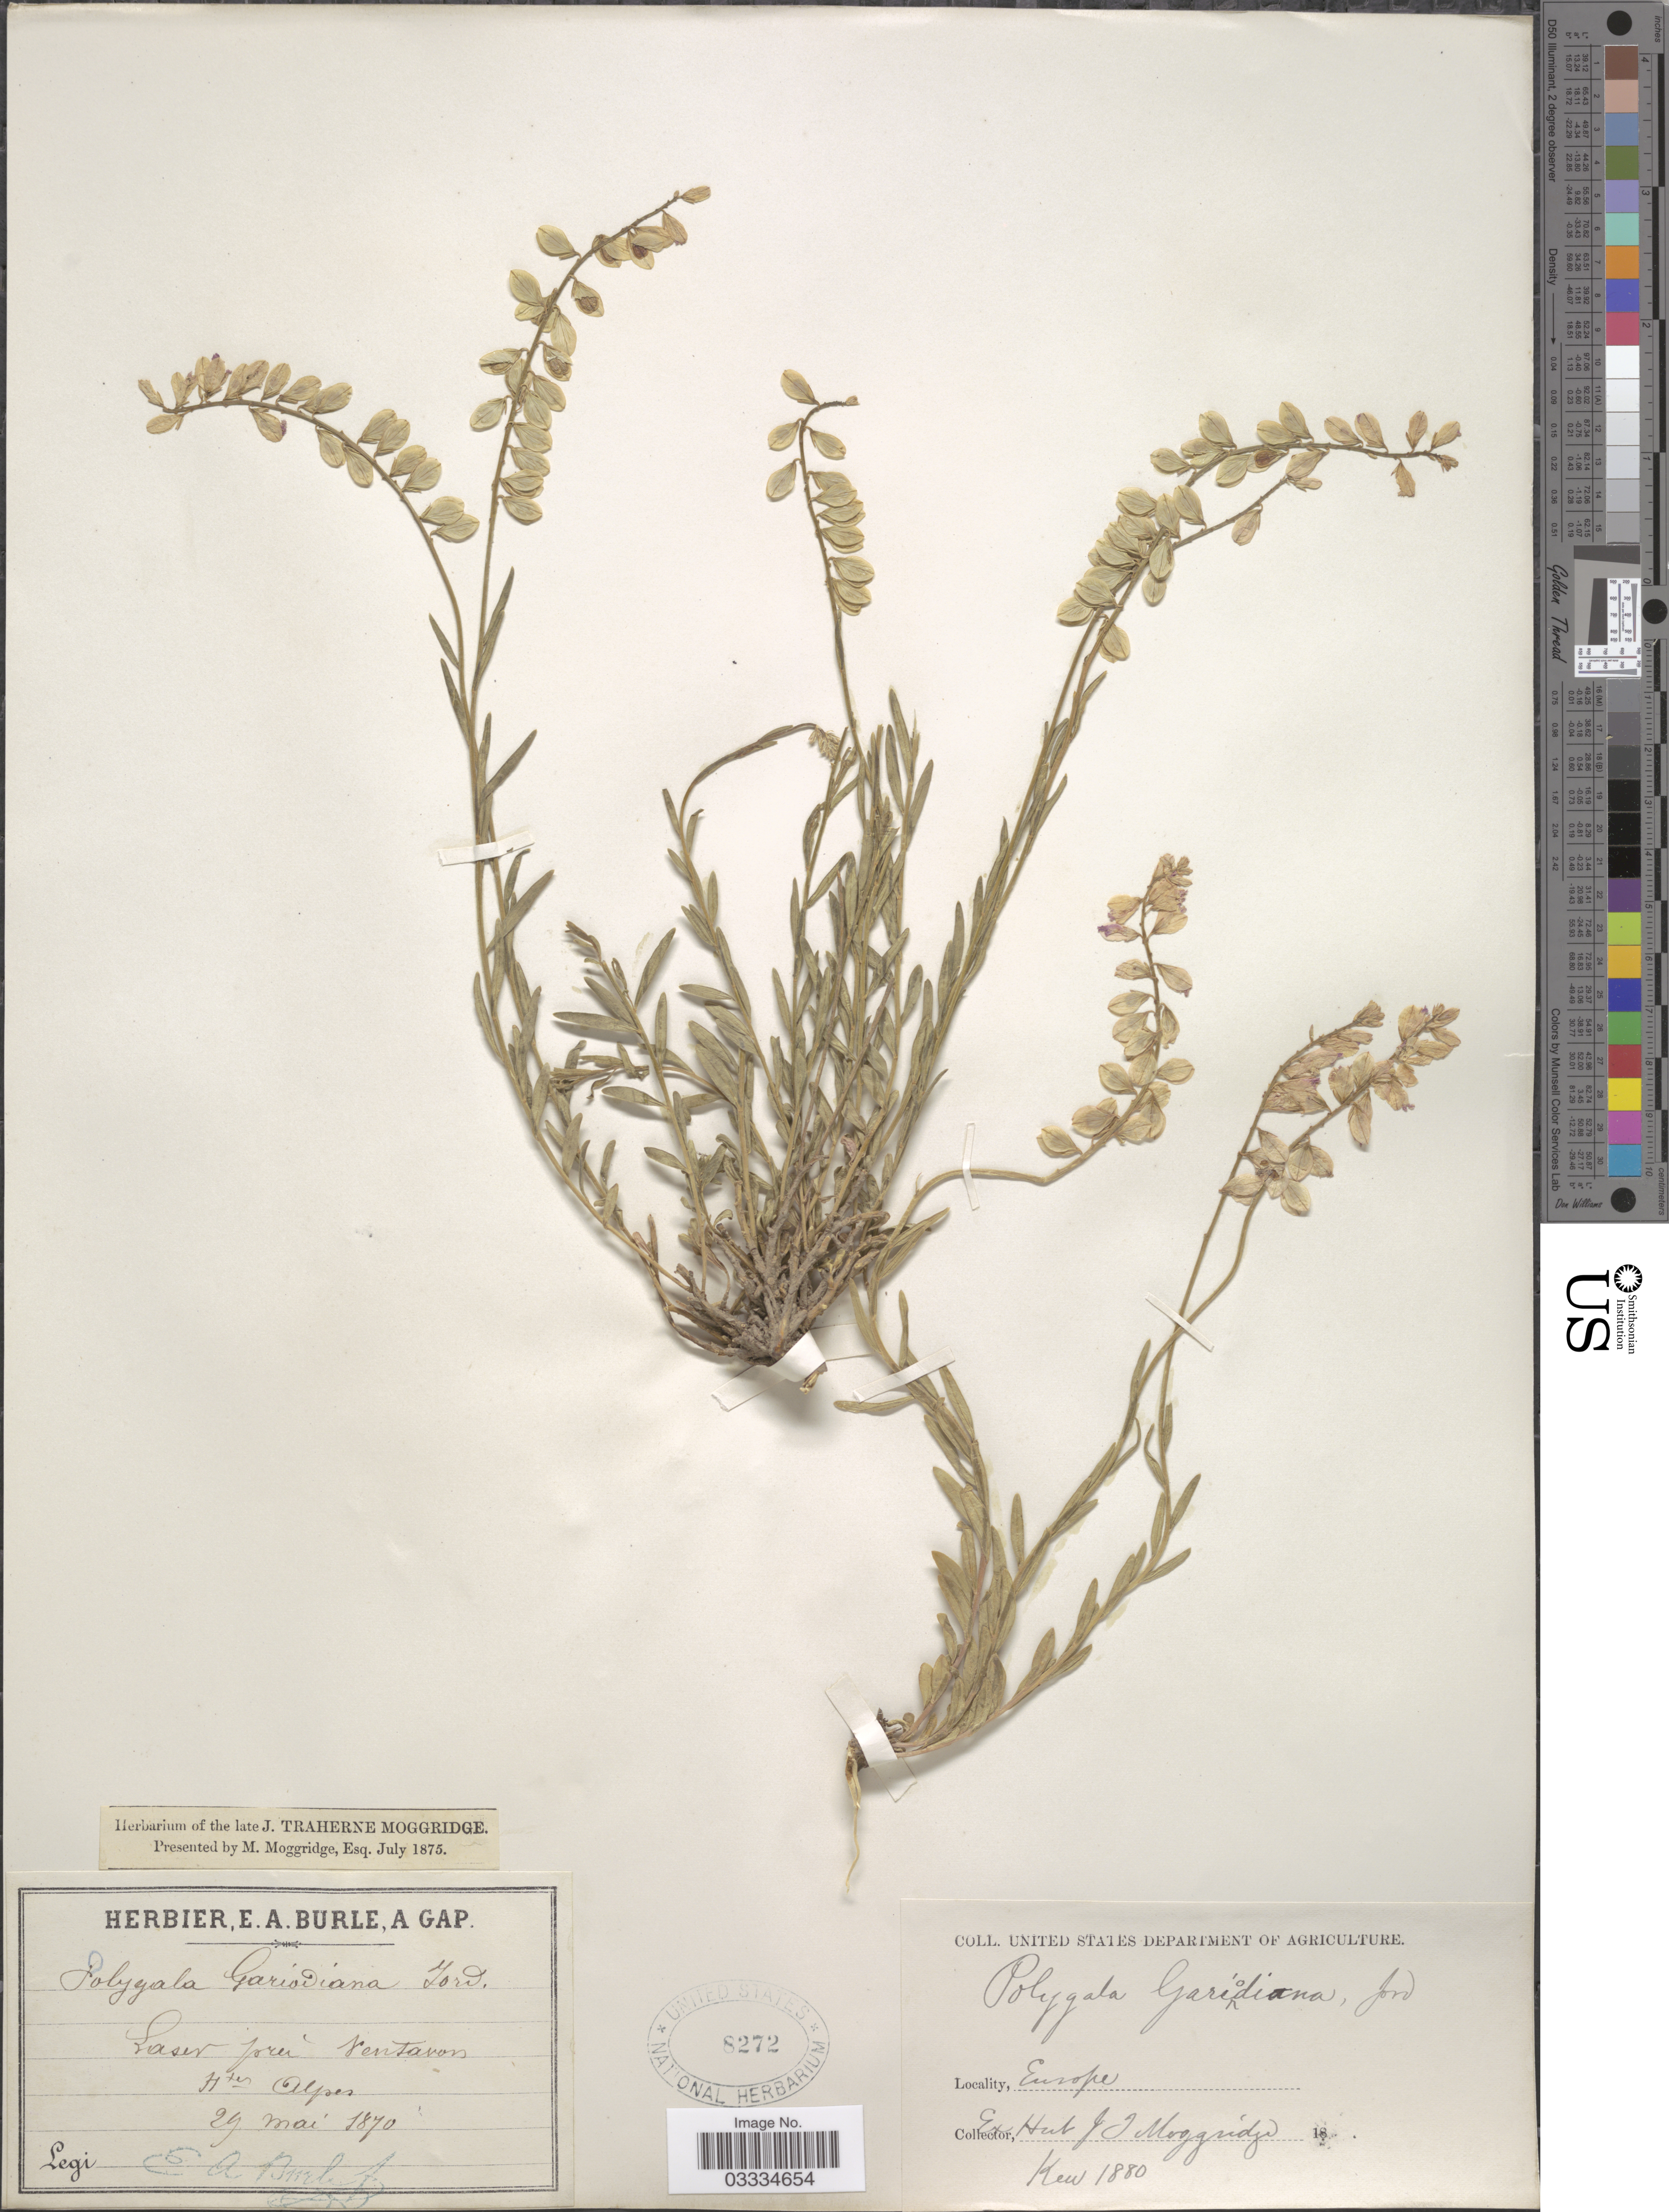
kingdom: Plantae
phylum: Tracheophyta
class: Magnoliopsida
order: Fabales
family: Polygalaceae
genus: Polygala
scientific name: Polygala gariodiana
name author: Jord. & Fourr.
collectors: E. Burle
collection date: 1870-05-29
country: France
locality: Laser pre's Ventanos Htes Alpes.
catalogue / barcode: US 8272